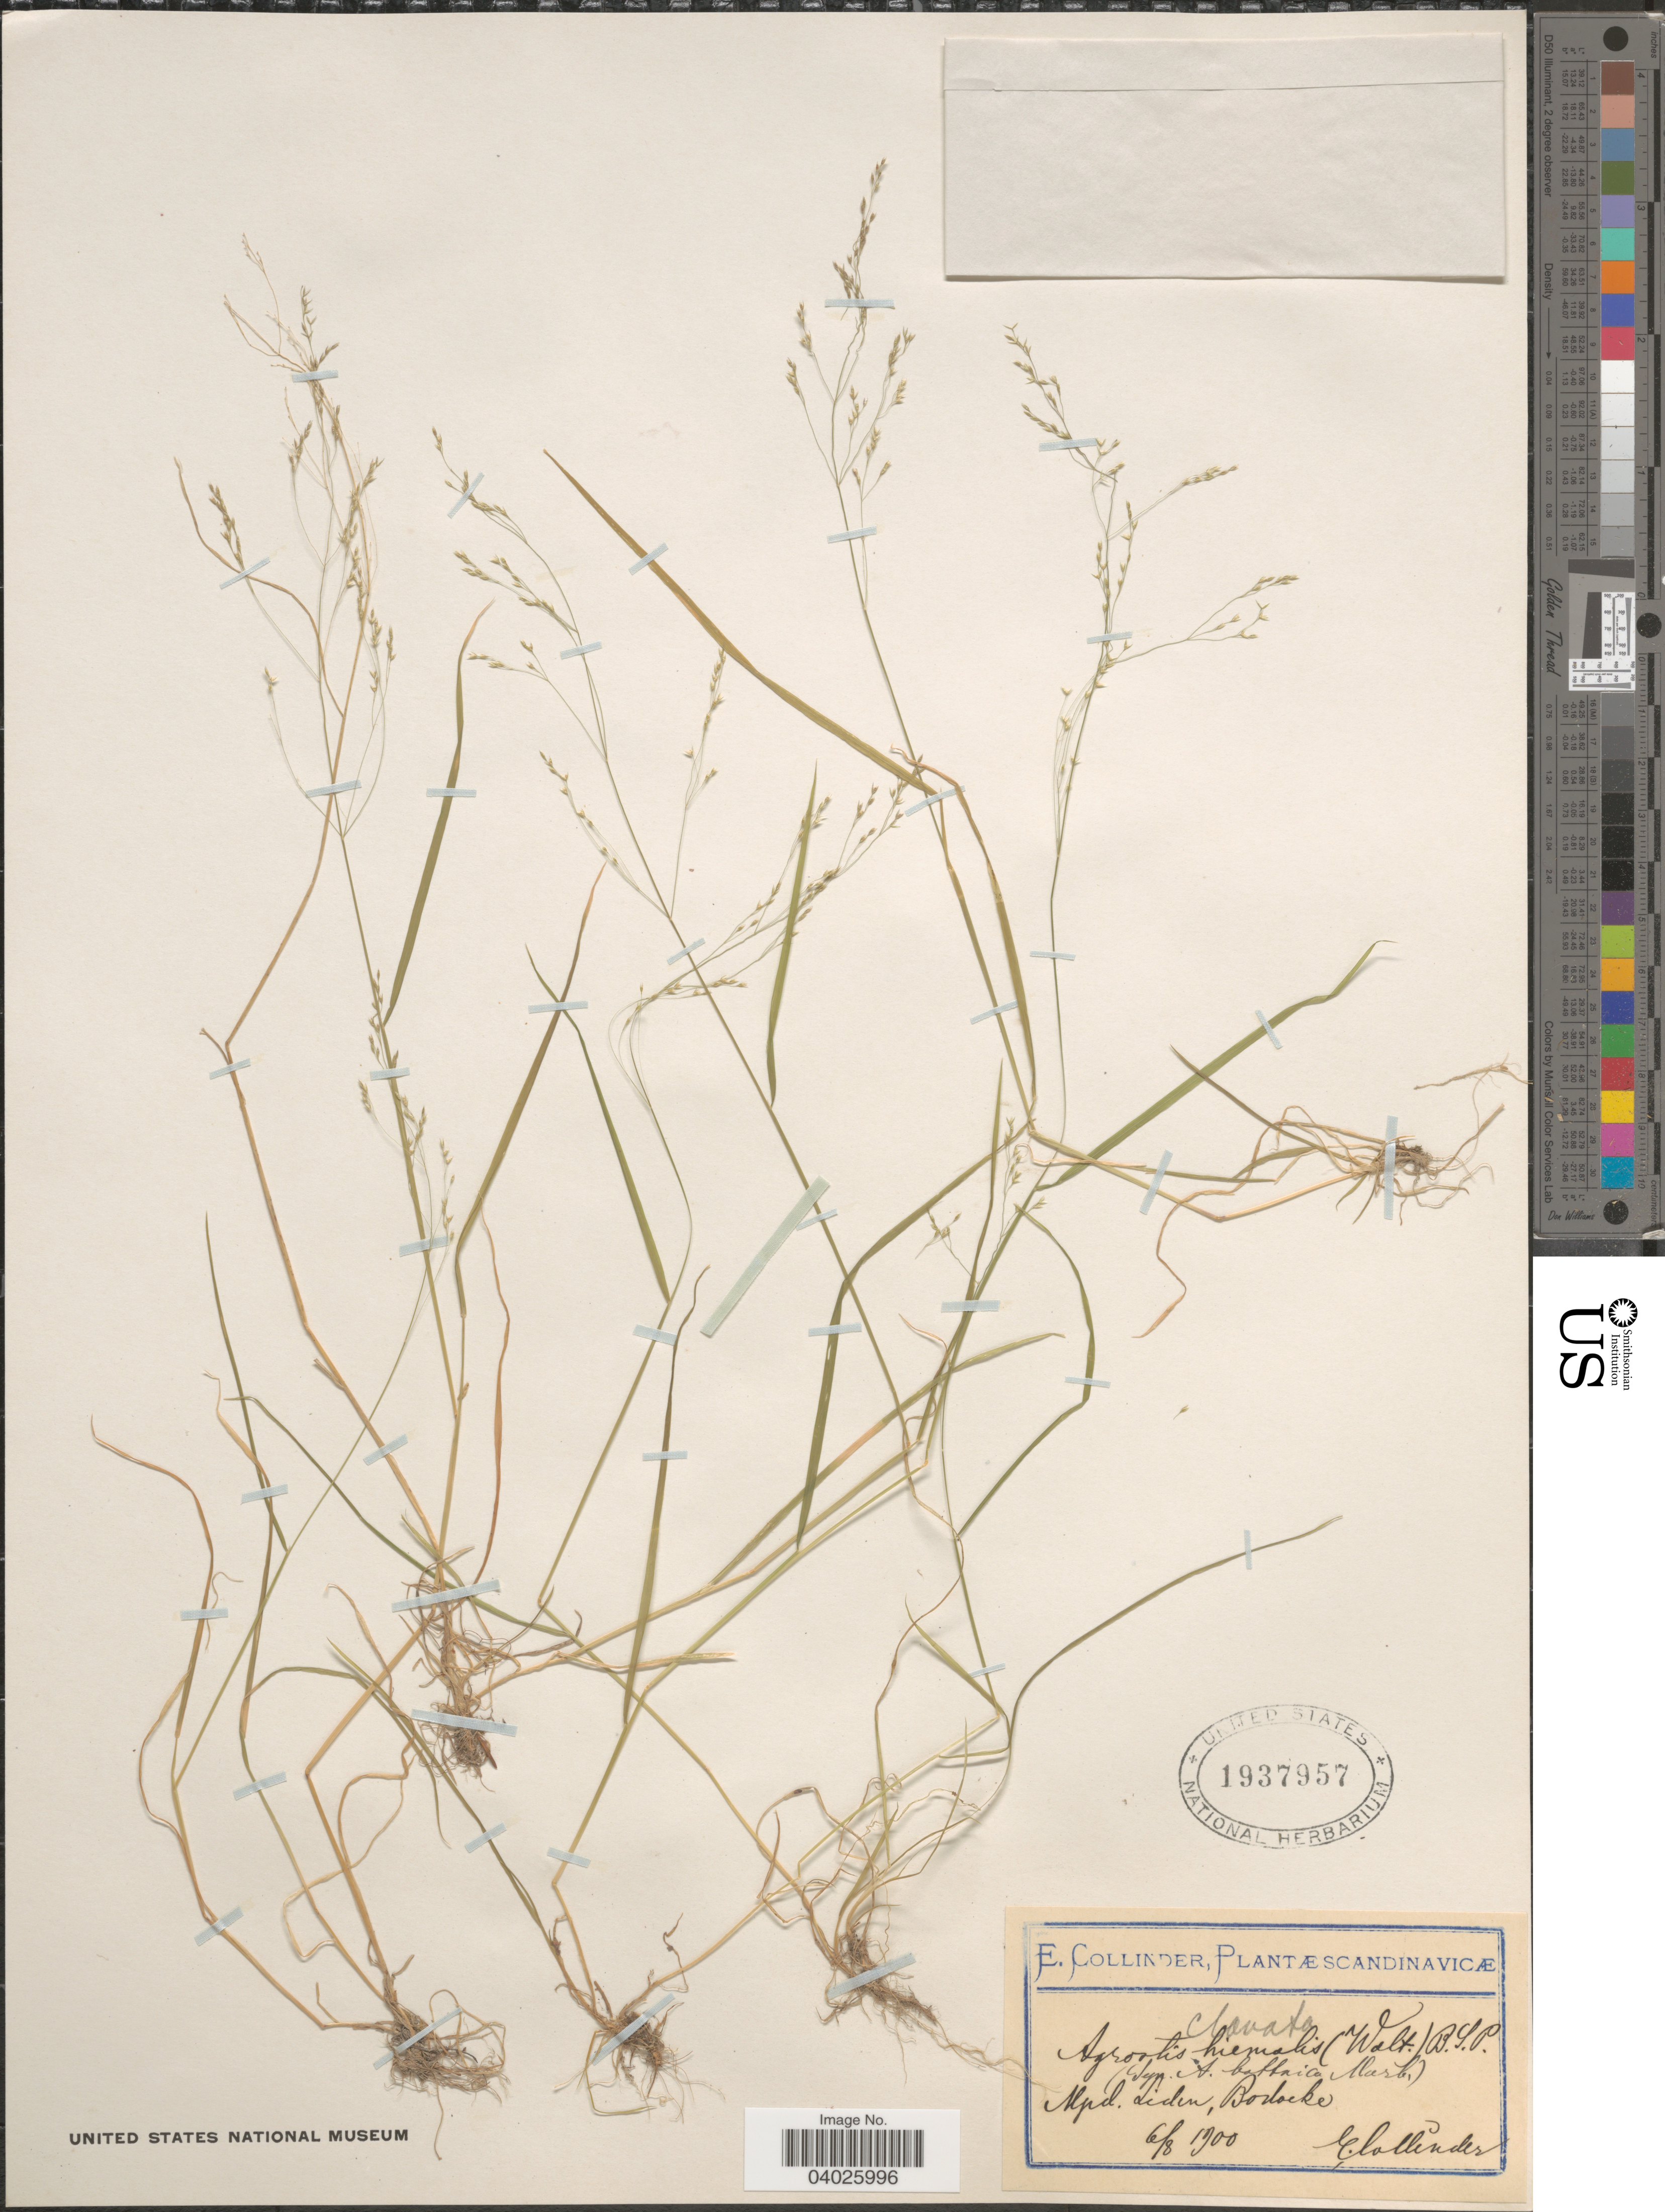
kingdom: Plantae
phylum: Tracheophyta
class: Liliopsida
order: Poales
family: Poaceae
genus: Agrostis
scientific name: Agrostis sp.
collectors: E. Collinder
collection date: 1900-08-06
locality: Scandinavicæ. Alpd. Liden, Borlocke. [interpreted]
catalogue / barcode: US 1937957